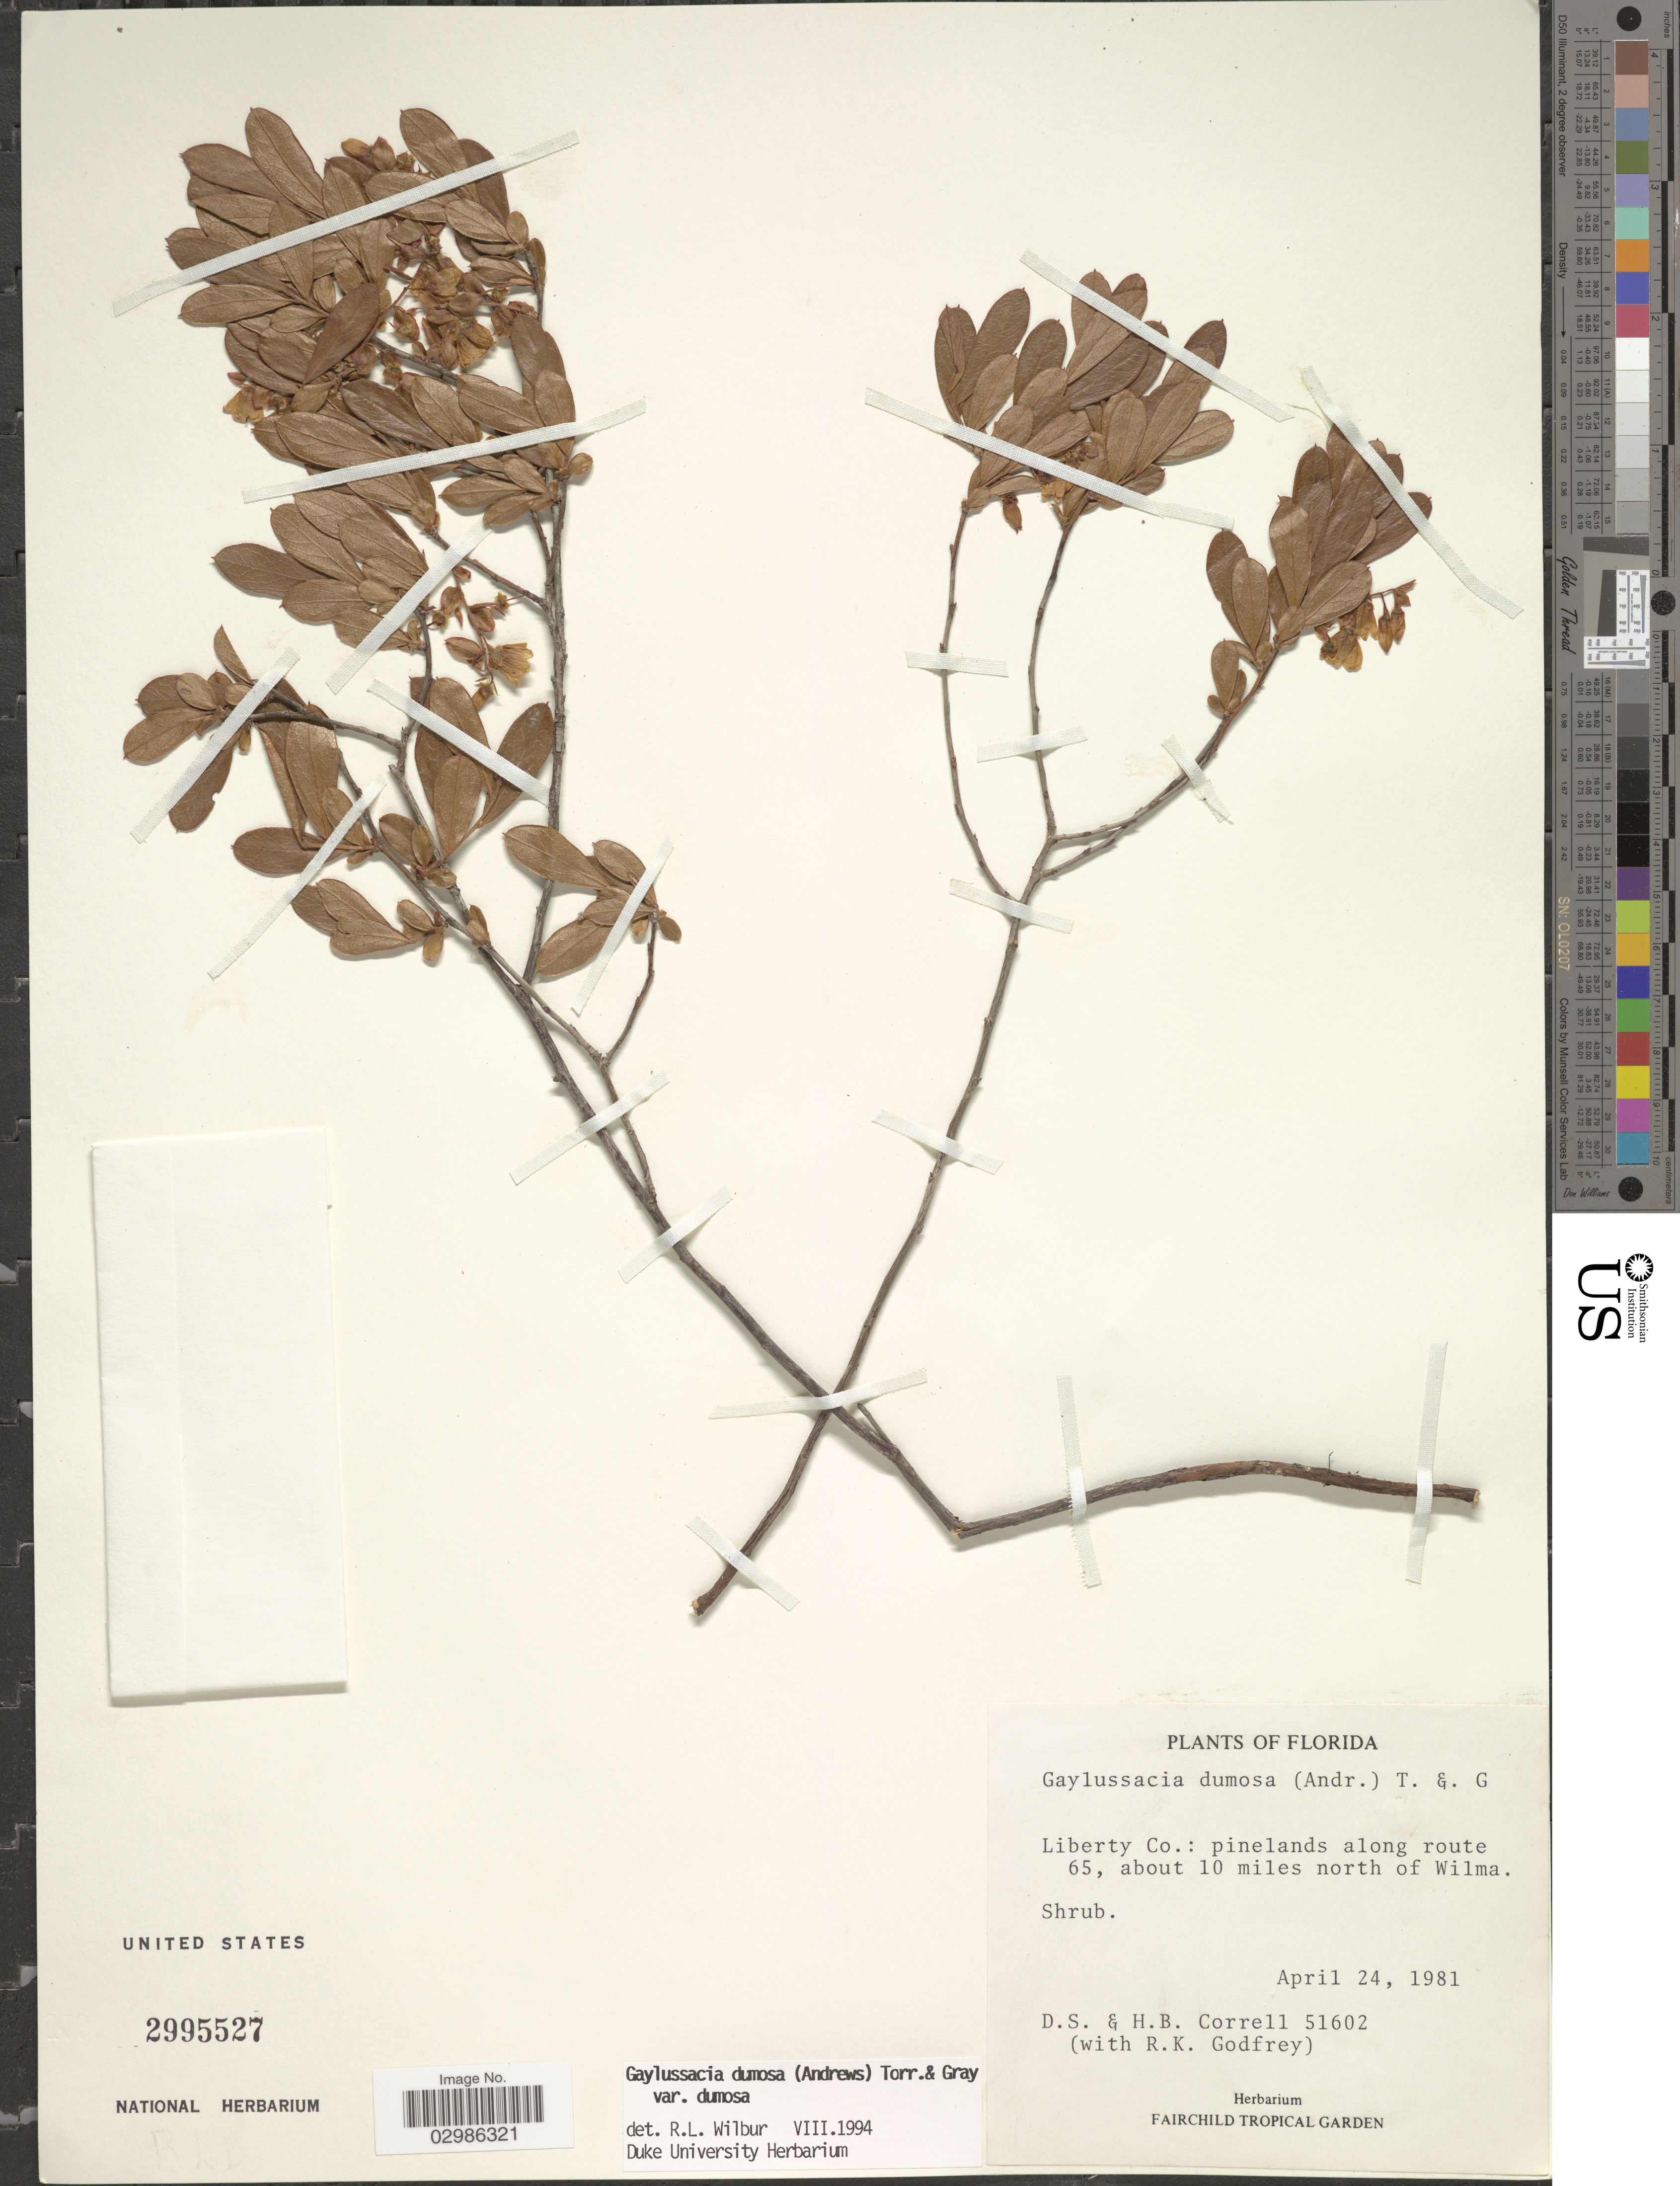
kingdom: Plantae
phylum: Tracheophyta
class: Magnoliopsida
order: Ericales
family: Ericaceae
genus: Gaylussacia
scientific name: Gaylussacia dumosa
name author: (Andrews) Torr. & A. Gray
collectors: D. S. Correll, H. Correll & R. K. Godfrey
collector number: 51602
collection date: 1981-04-24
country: United States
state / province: Florida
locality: Liberty Co.: pinelands along route 65, about 10 miles north of Wilma.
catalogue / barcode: US 2995527